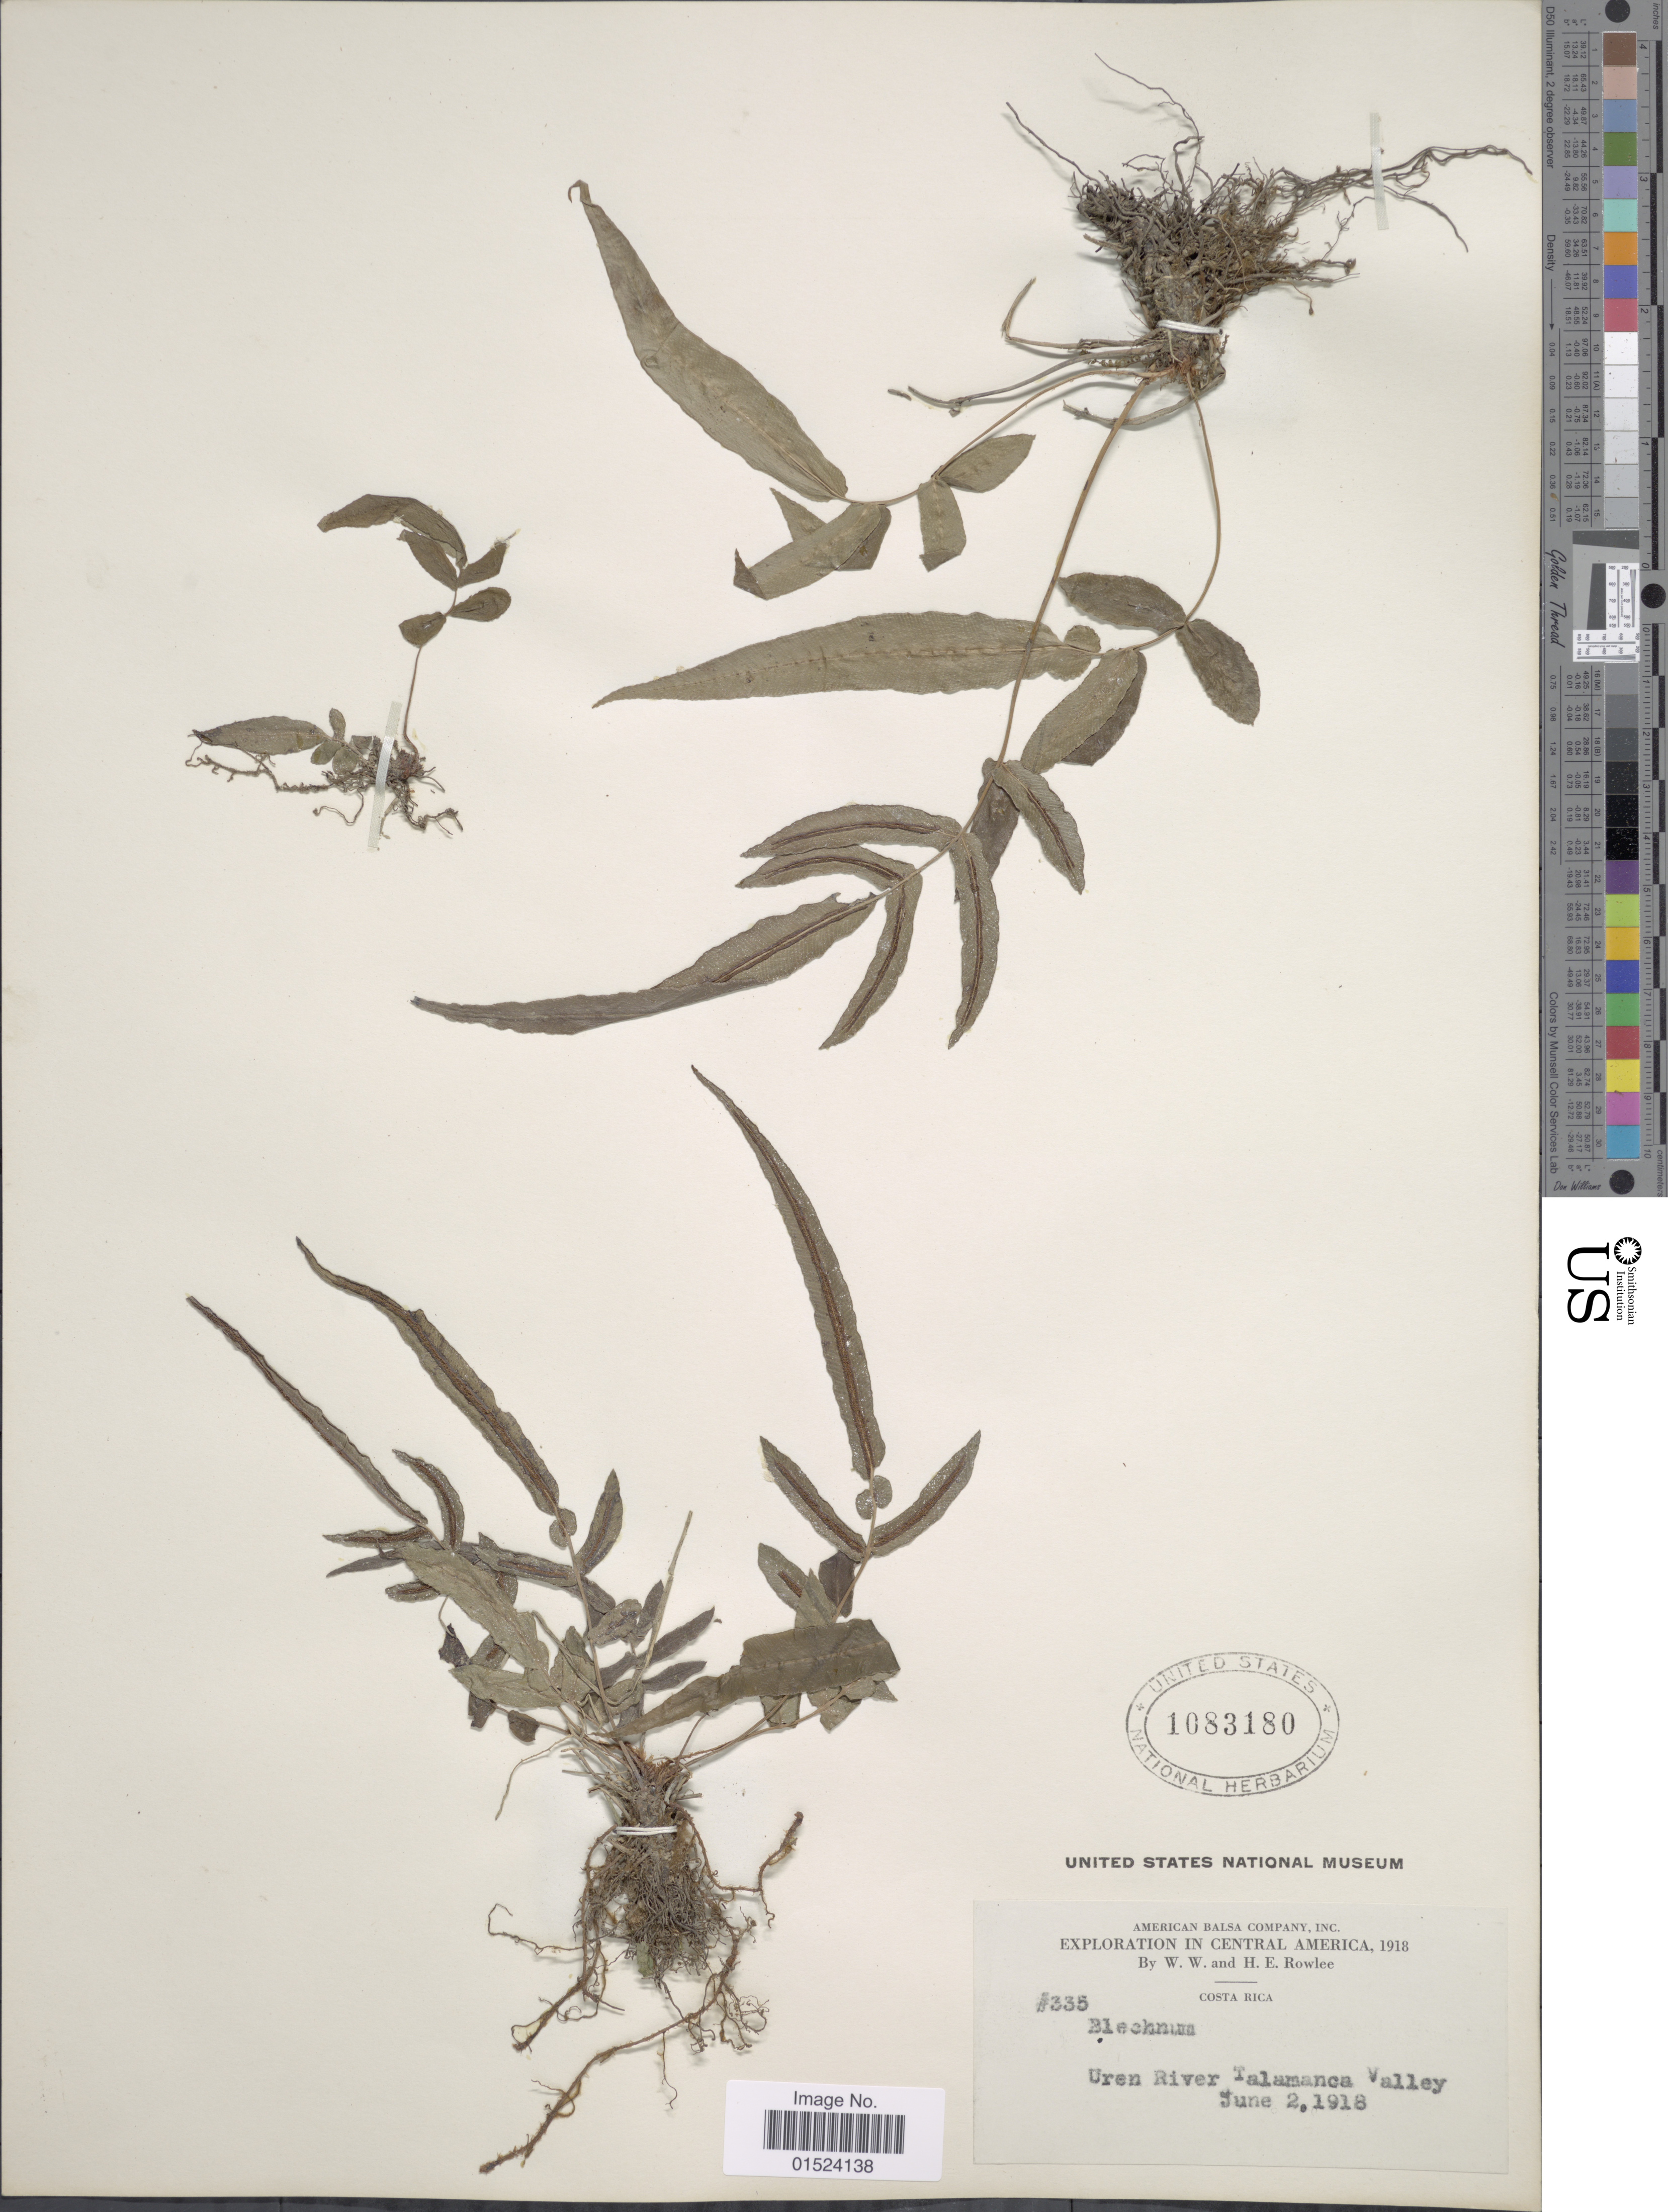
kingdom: Plantae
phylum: Tracheophyta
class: Polypodiopsida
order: Polypodiales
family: Blechnaceae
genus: Blechnum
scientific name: Blechnum gracile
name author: Kaulf.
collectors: W. W. Rowlee & H. E. Rowlee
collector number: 335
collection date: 1918-06-02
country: Costa Rica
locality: Uren River Talamanca Valley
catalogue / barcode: US 1083180